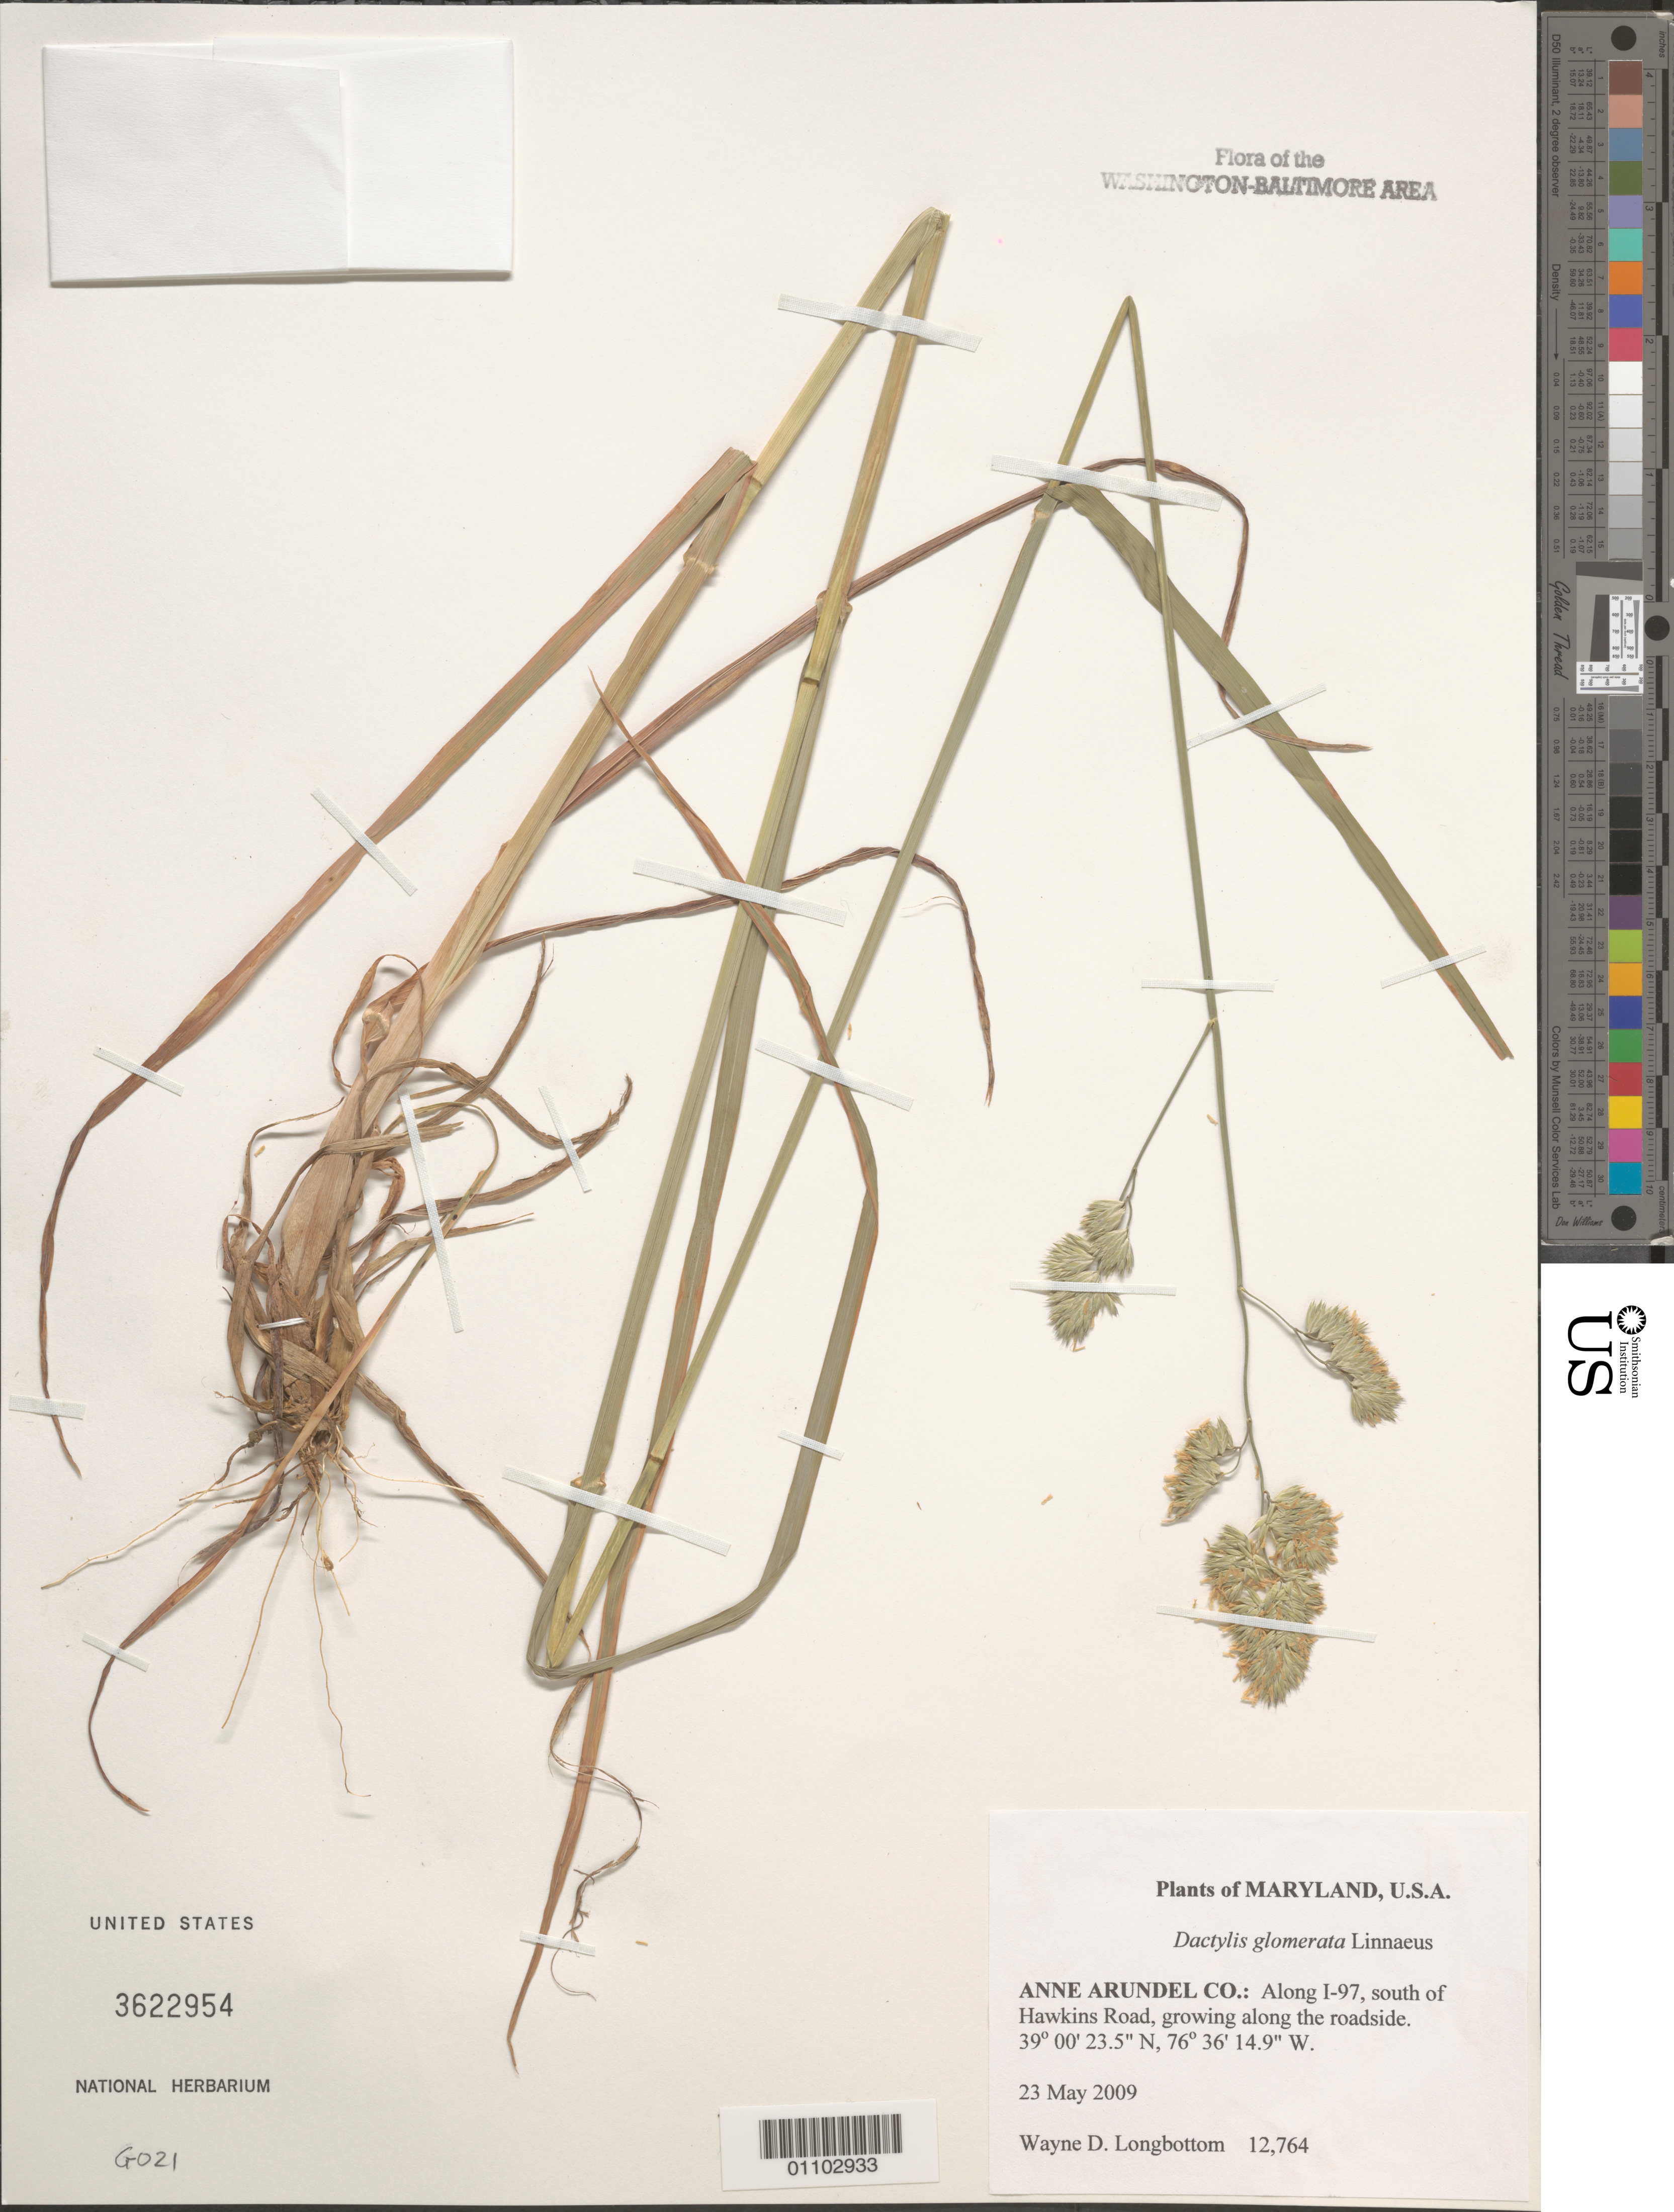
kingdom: Plantae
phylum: Tracheophyta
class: Liliopsida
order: Poales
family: Poaceae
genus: Dactylis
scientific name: Dactylis glomerata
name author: L.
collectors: W. D. Longbottom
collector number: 12764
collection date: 2009-05-23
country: United States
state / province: Maryland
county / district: Anne Arundel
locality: Along I-97, south of Hawkins Road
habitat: Growing along the roadside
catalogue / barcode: US 3622954